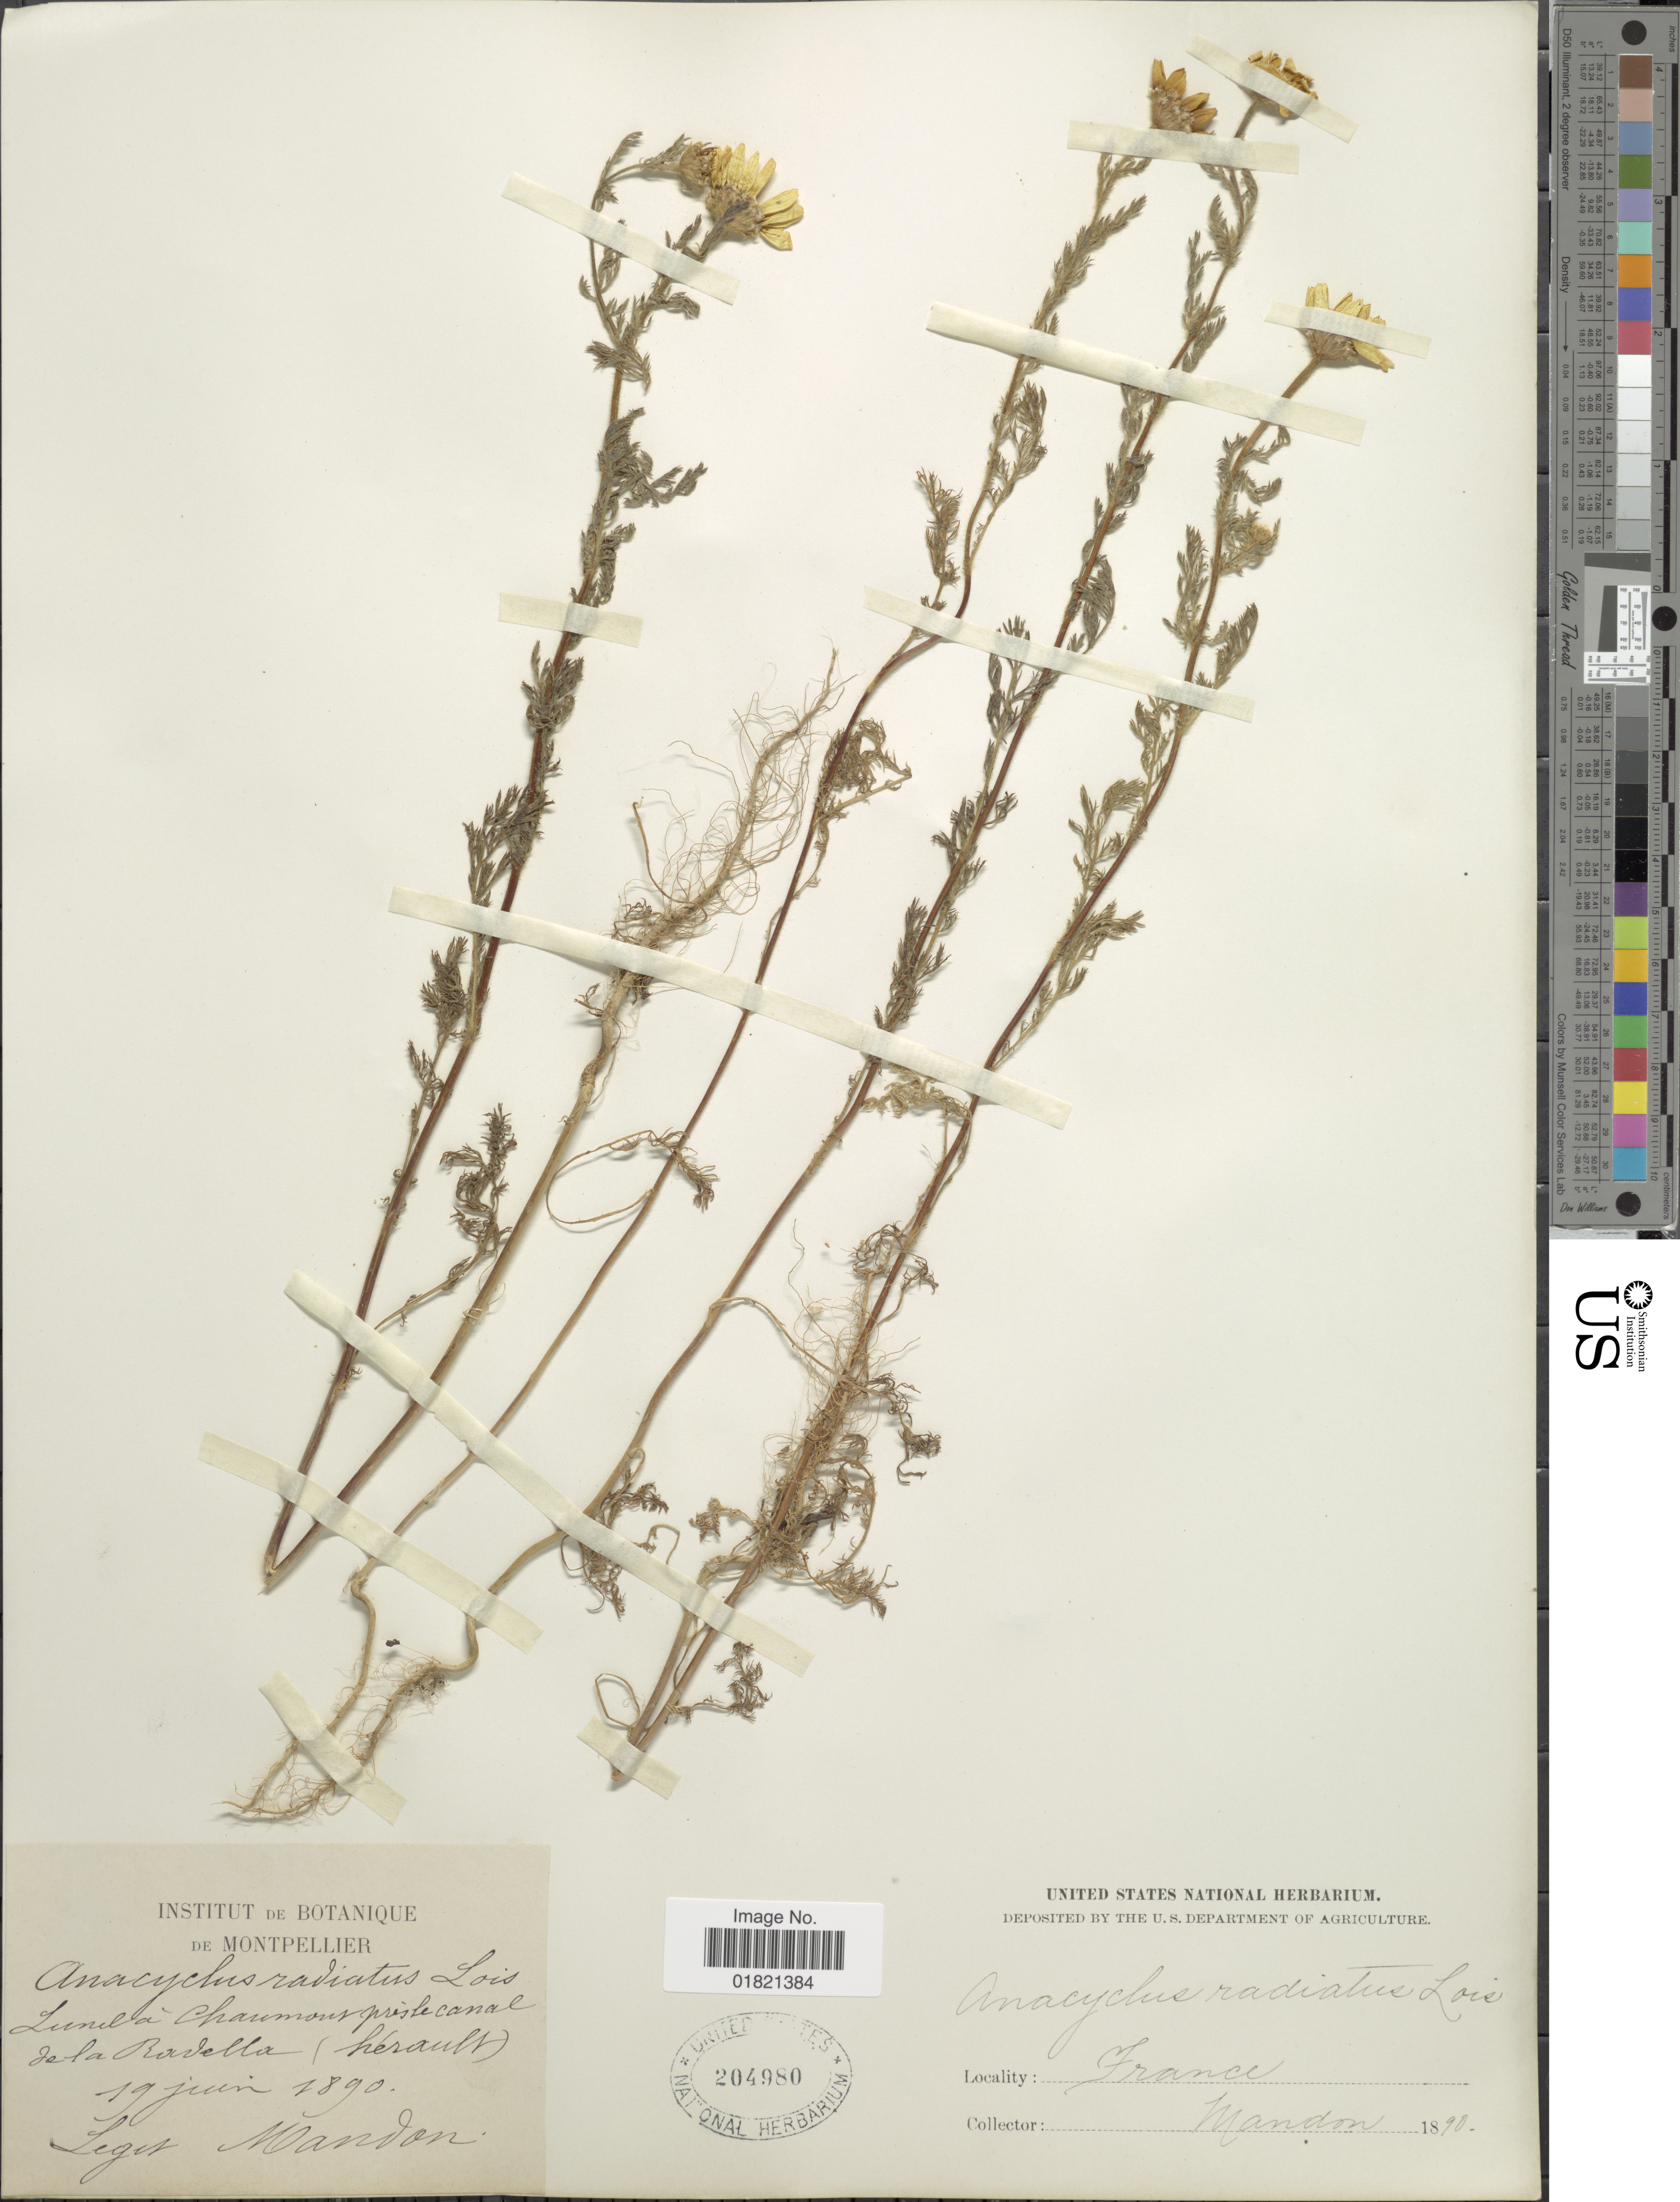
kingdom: Plantae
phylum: Tracheophyta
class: Magnoliopsida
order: Asterales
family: Asteraceae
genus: Anacyclus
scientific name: Anacyclus radiatus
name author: Loisel.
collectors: Mandon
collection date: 1890-06-19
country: France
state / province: Occitanie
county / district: Hérault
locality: Lunela Chaumons presle canal de la Bovella (herault) [interpreted]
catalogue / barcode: US 204980